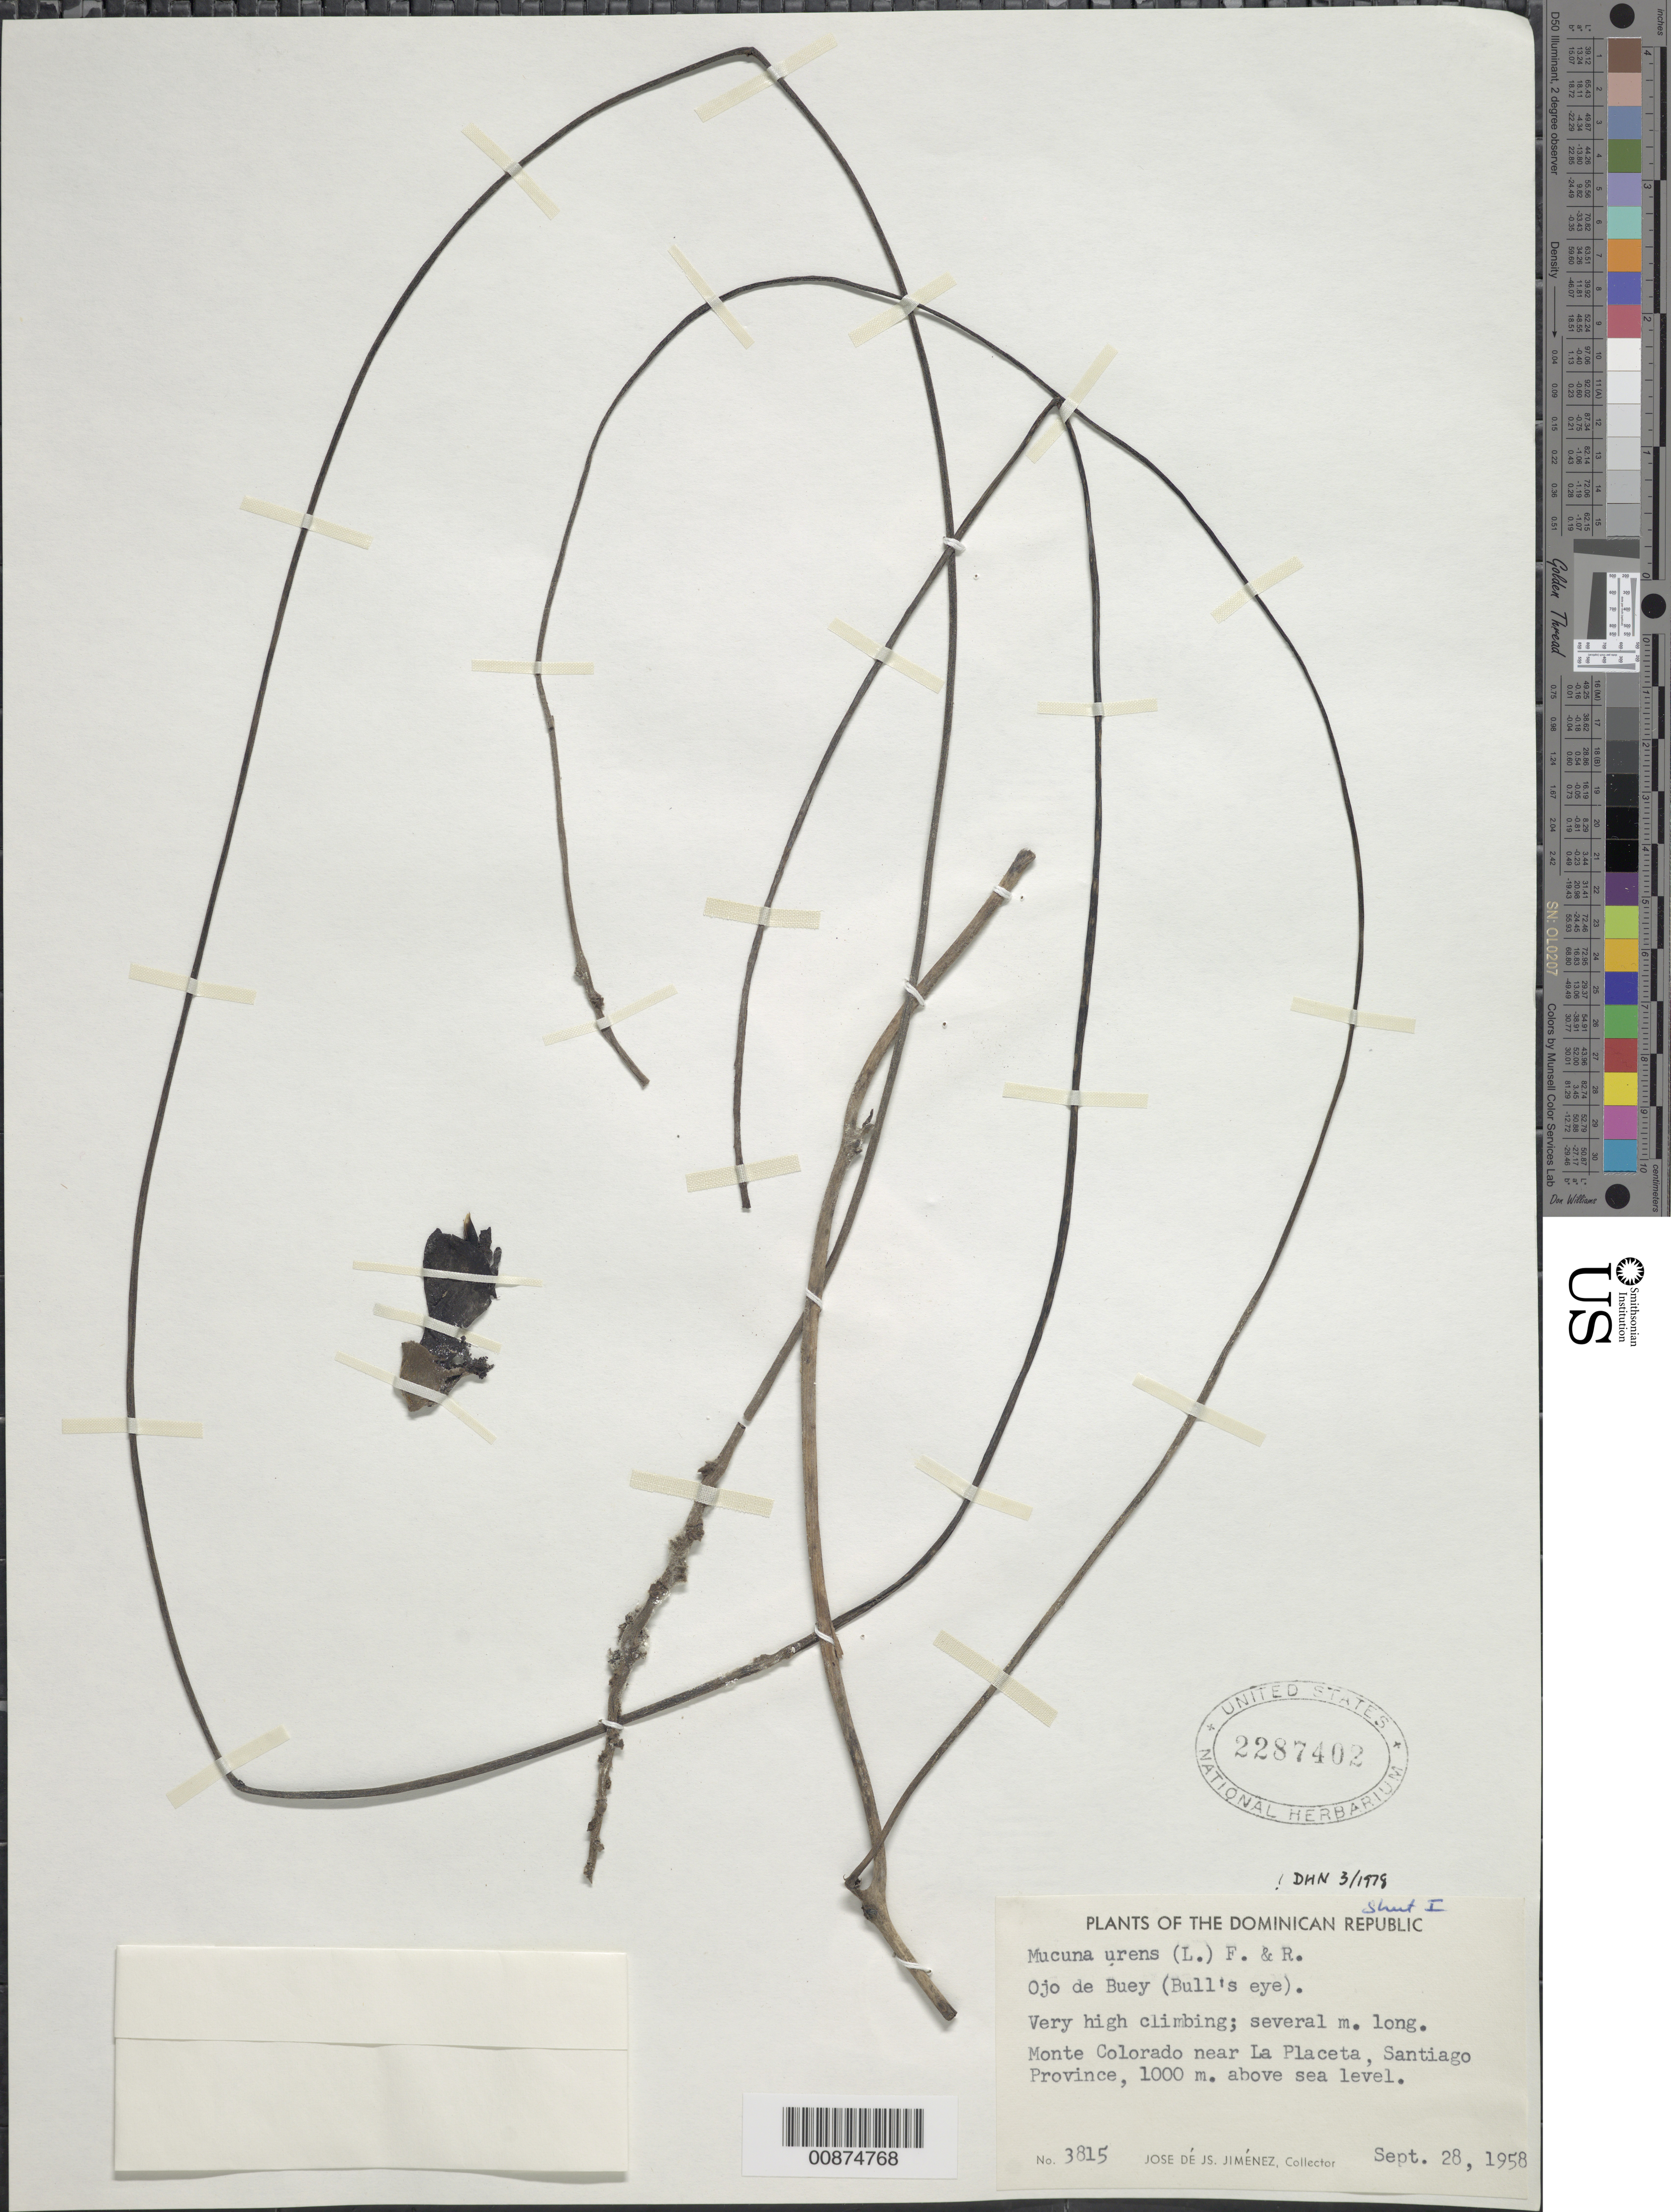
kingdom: Plantae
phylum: Tracheophyta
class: Magnoliopsida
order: Fabales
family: Fabaceae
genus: Mucuna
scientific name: Mucuna urens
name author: (L.) Medik.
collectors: J. J. Jiménez Almonte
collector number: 3815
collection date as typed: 28 Sep 1958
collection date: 1958-09-28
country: Dominican Republic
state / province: Santiago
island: Hispaniola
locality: Monte Colorado near La Placeta.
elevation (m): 1000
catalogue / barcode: US 2287402